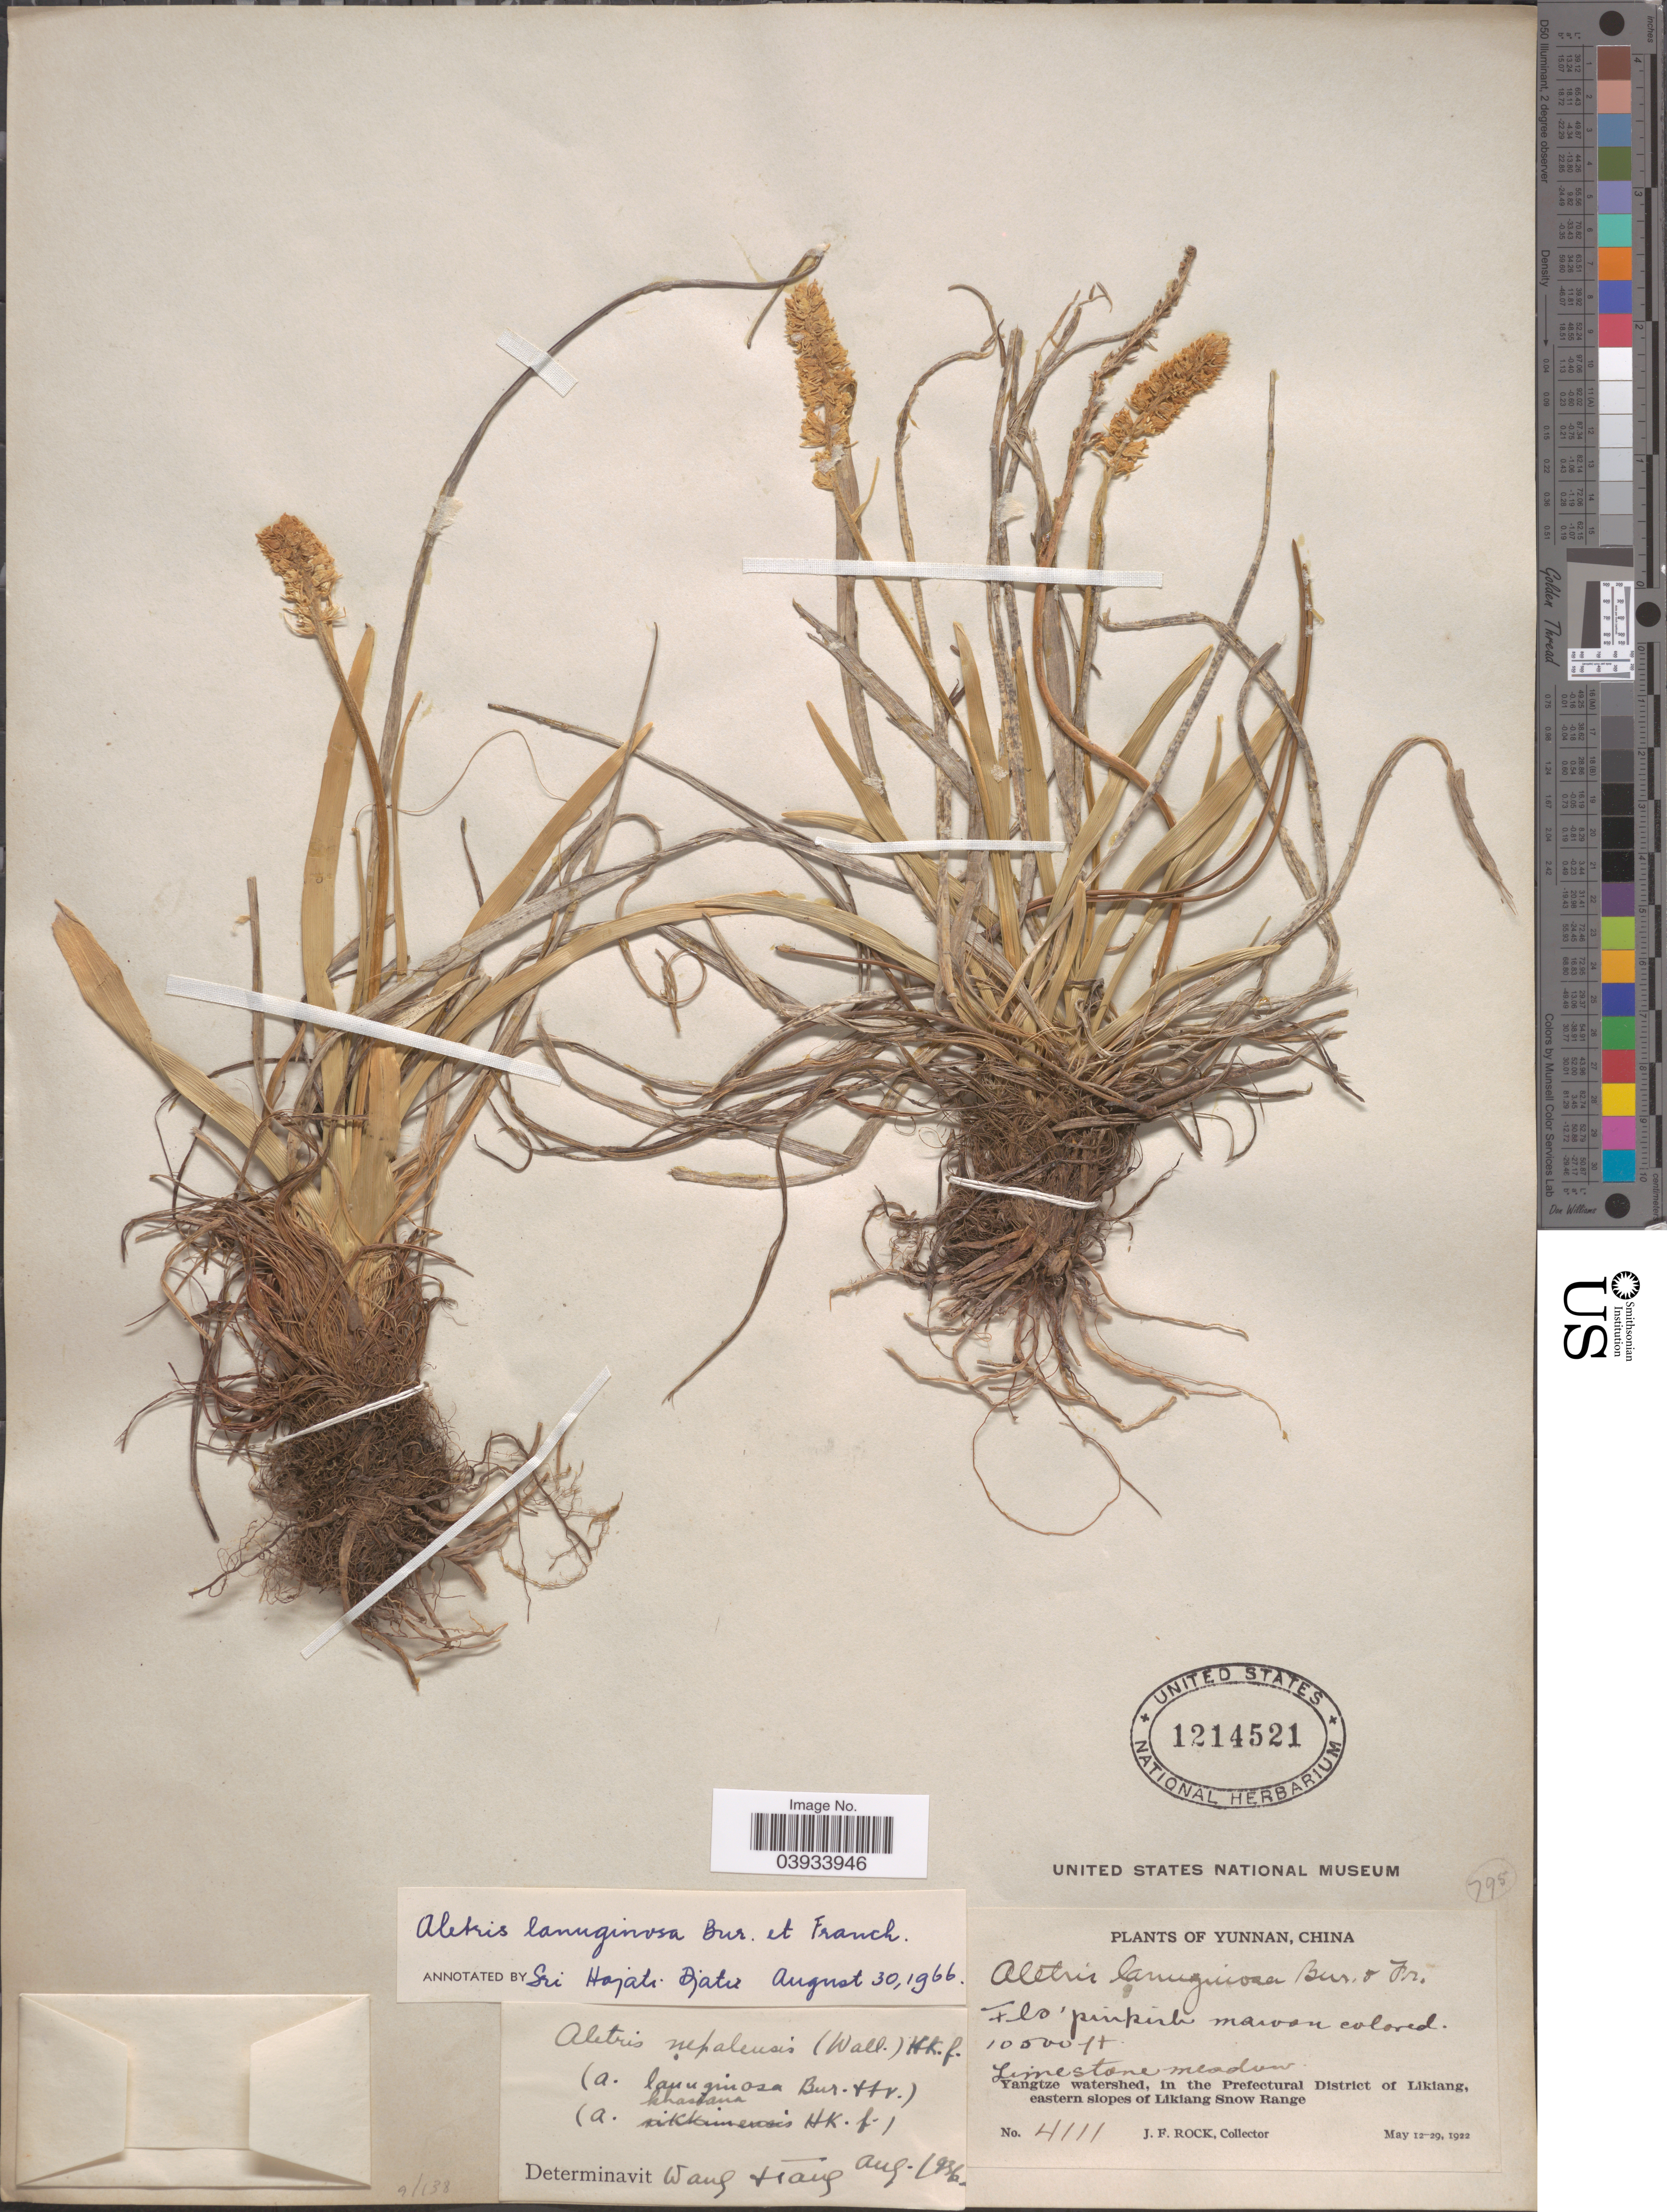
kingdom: Plantae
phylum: Tracheophyta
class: Liliopsida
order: Dioscoreales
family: Nartheciaceae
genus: Aletris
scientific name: Aletris lanuginosa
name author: Bureau & Franch.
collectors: J. Rock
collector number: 4111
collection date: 1922-05-12/1922-05-29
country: China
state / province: Yunnan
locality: Yangtze watershed, in the Prefectural District of Likiang, eastern slopes of Likiang Snow Range.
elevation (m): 3200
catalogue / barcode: US 1214521